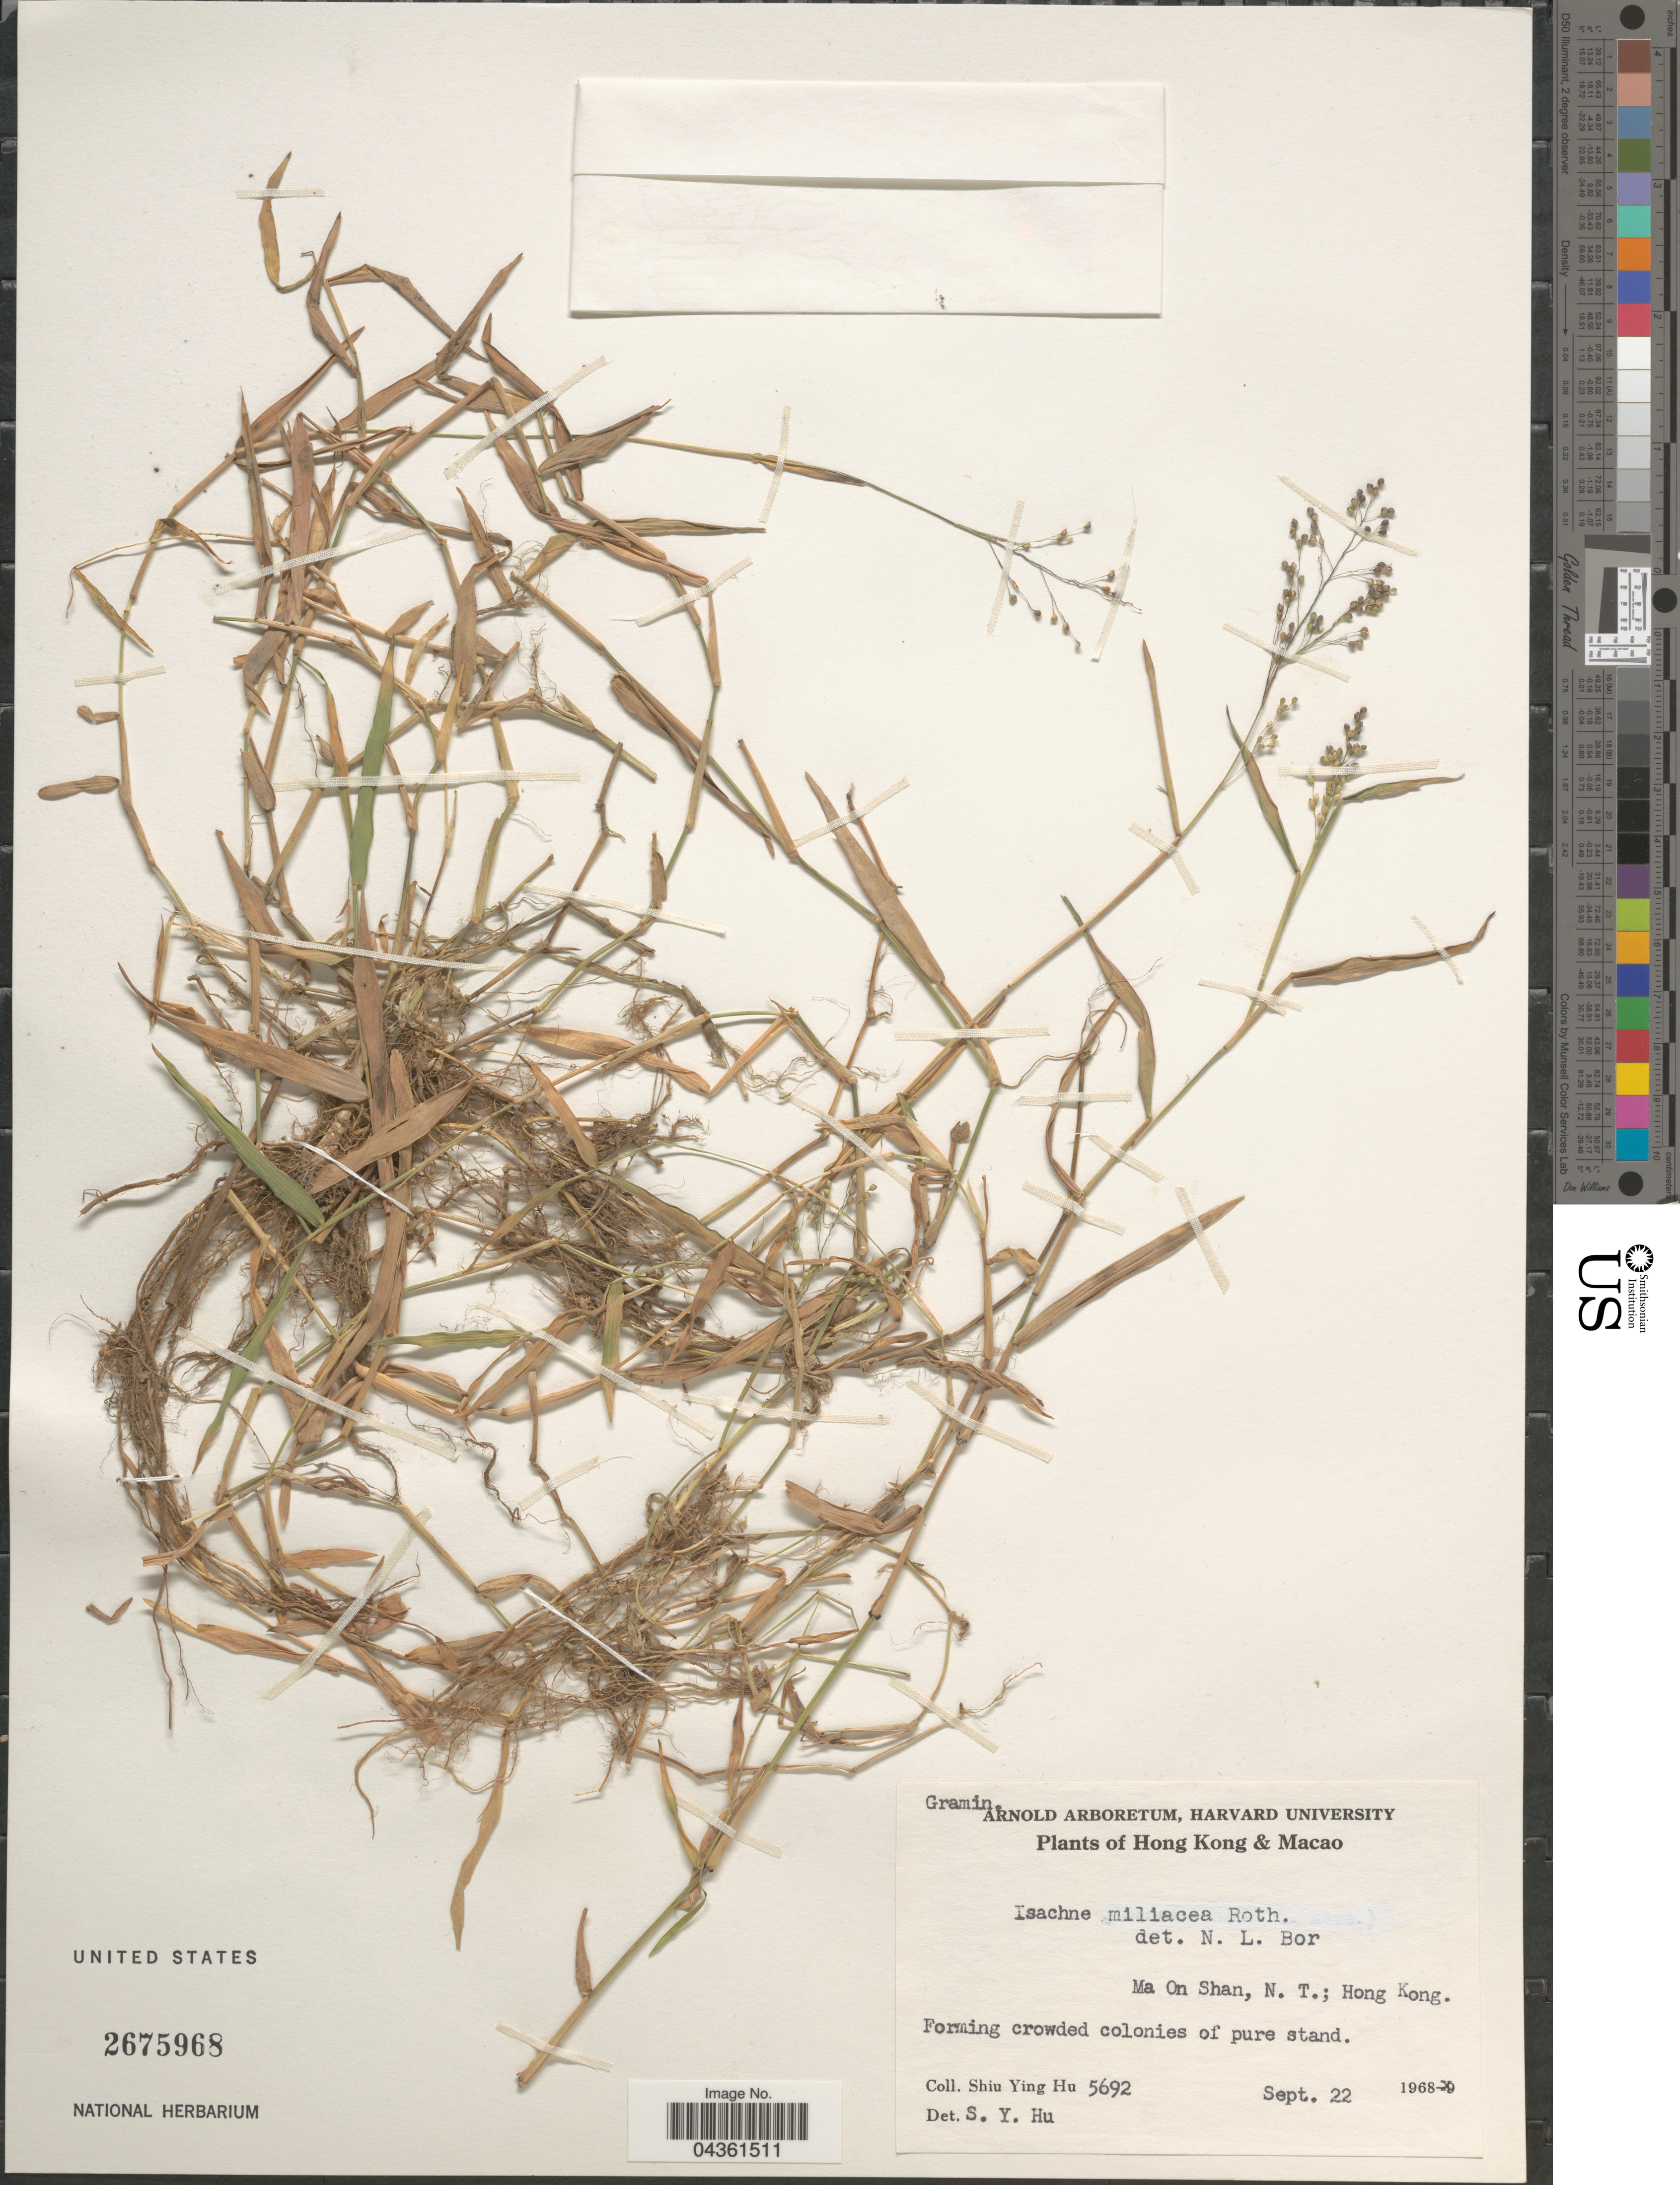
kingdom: Plantae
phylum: Tracheophyta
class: Liliopsida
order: Poales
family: Poaceae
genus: Isachne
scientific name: Isachne globosa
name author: (Thunb.) Kuntze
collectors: S. Y. Hu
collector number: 5692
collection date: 1968-09-22/1969-09-22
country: China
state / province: Hong Kong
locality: Ma On Shan, N. T.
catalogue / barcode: US 2675968